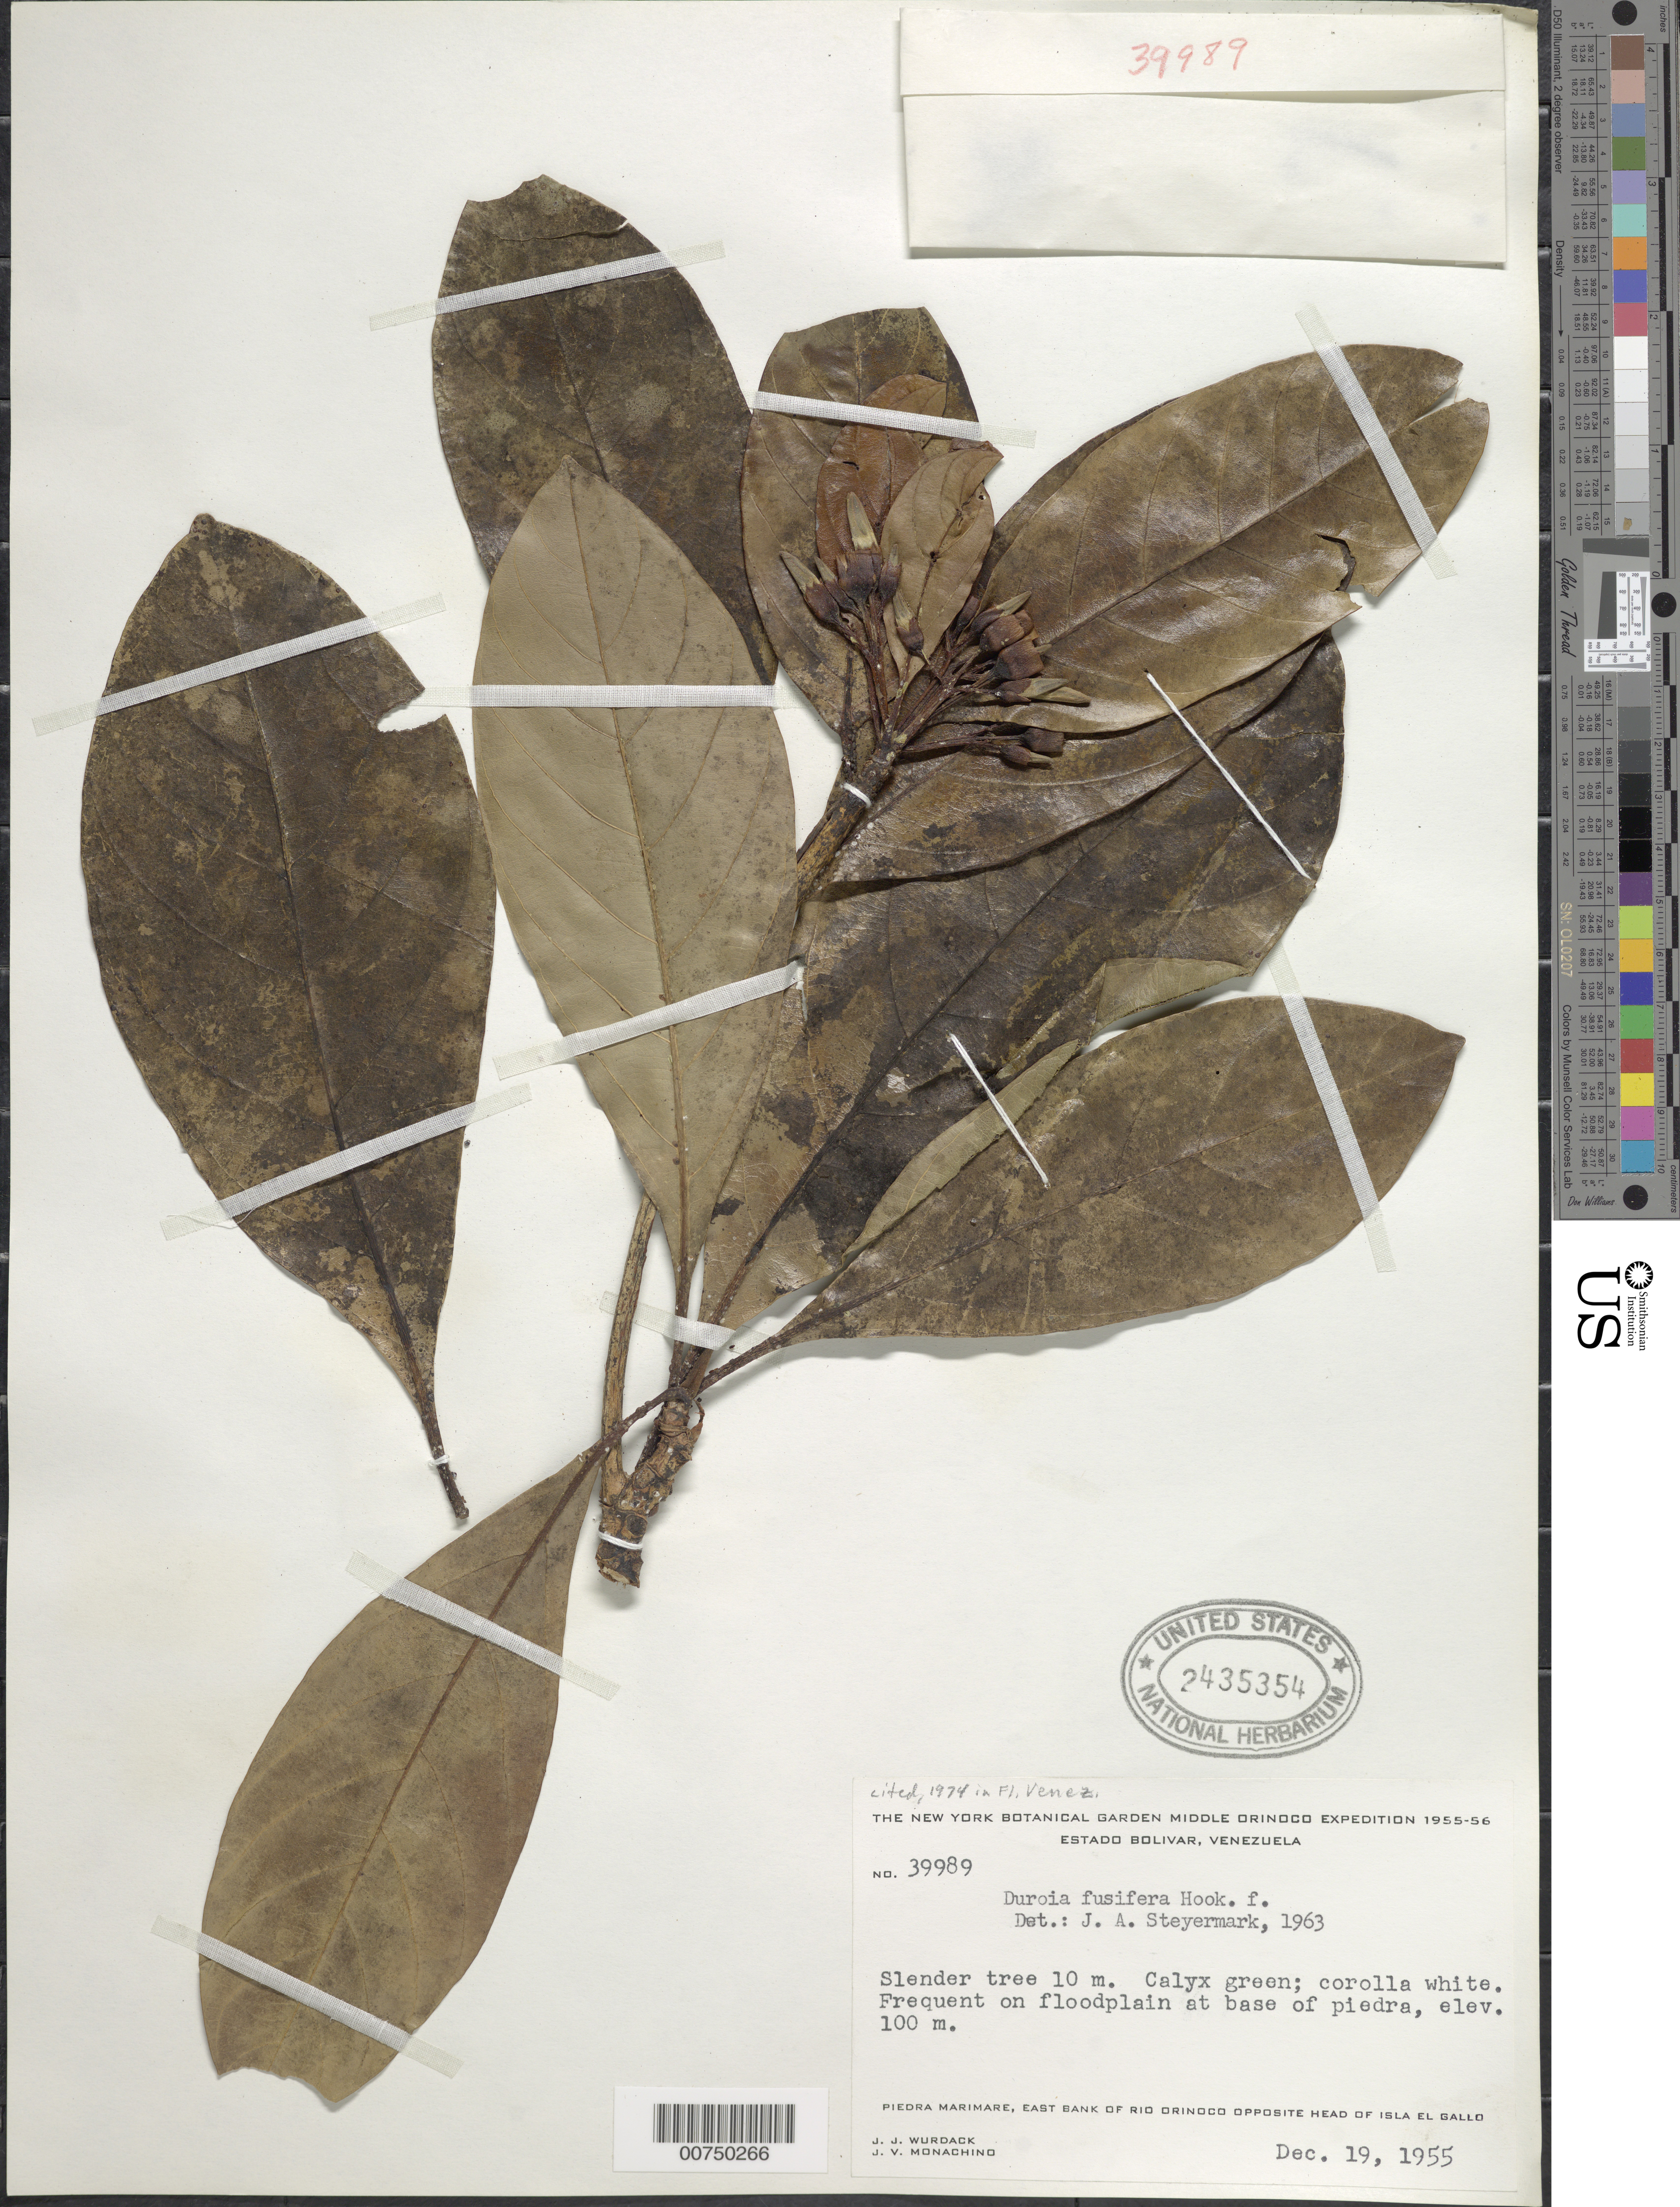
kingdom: Plantae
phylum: Tracheophyta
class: Magnoliopsida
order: Gentianales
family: Rubiaceae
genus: Duroia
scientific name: Duroia fusifera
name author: Spruce ex K. Schum.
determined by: Steyermark, Julian A., (VEN)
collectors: J. J. Wurdack & J. V. Monachino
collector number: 39989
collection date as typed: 19-Dec-55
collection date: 1955-12-19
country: Venezuela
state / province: Bolívar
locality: Piedra Marimare, E bank of Río Orinoco, opposite head of Isla el Gallo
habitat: Floodplain at base of piedra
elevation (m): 100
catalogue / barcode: US 2435354